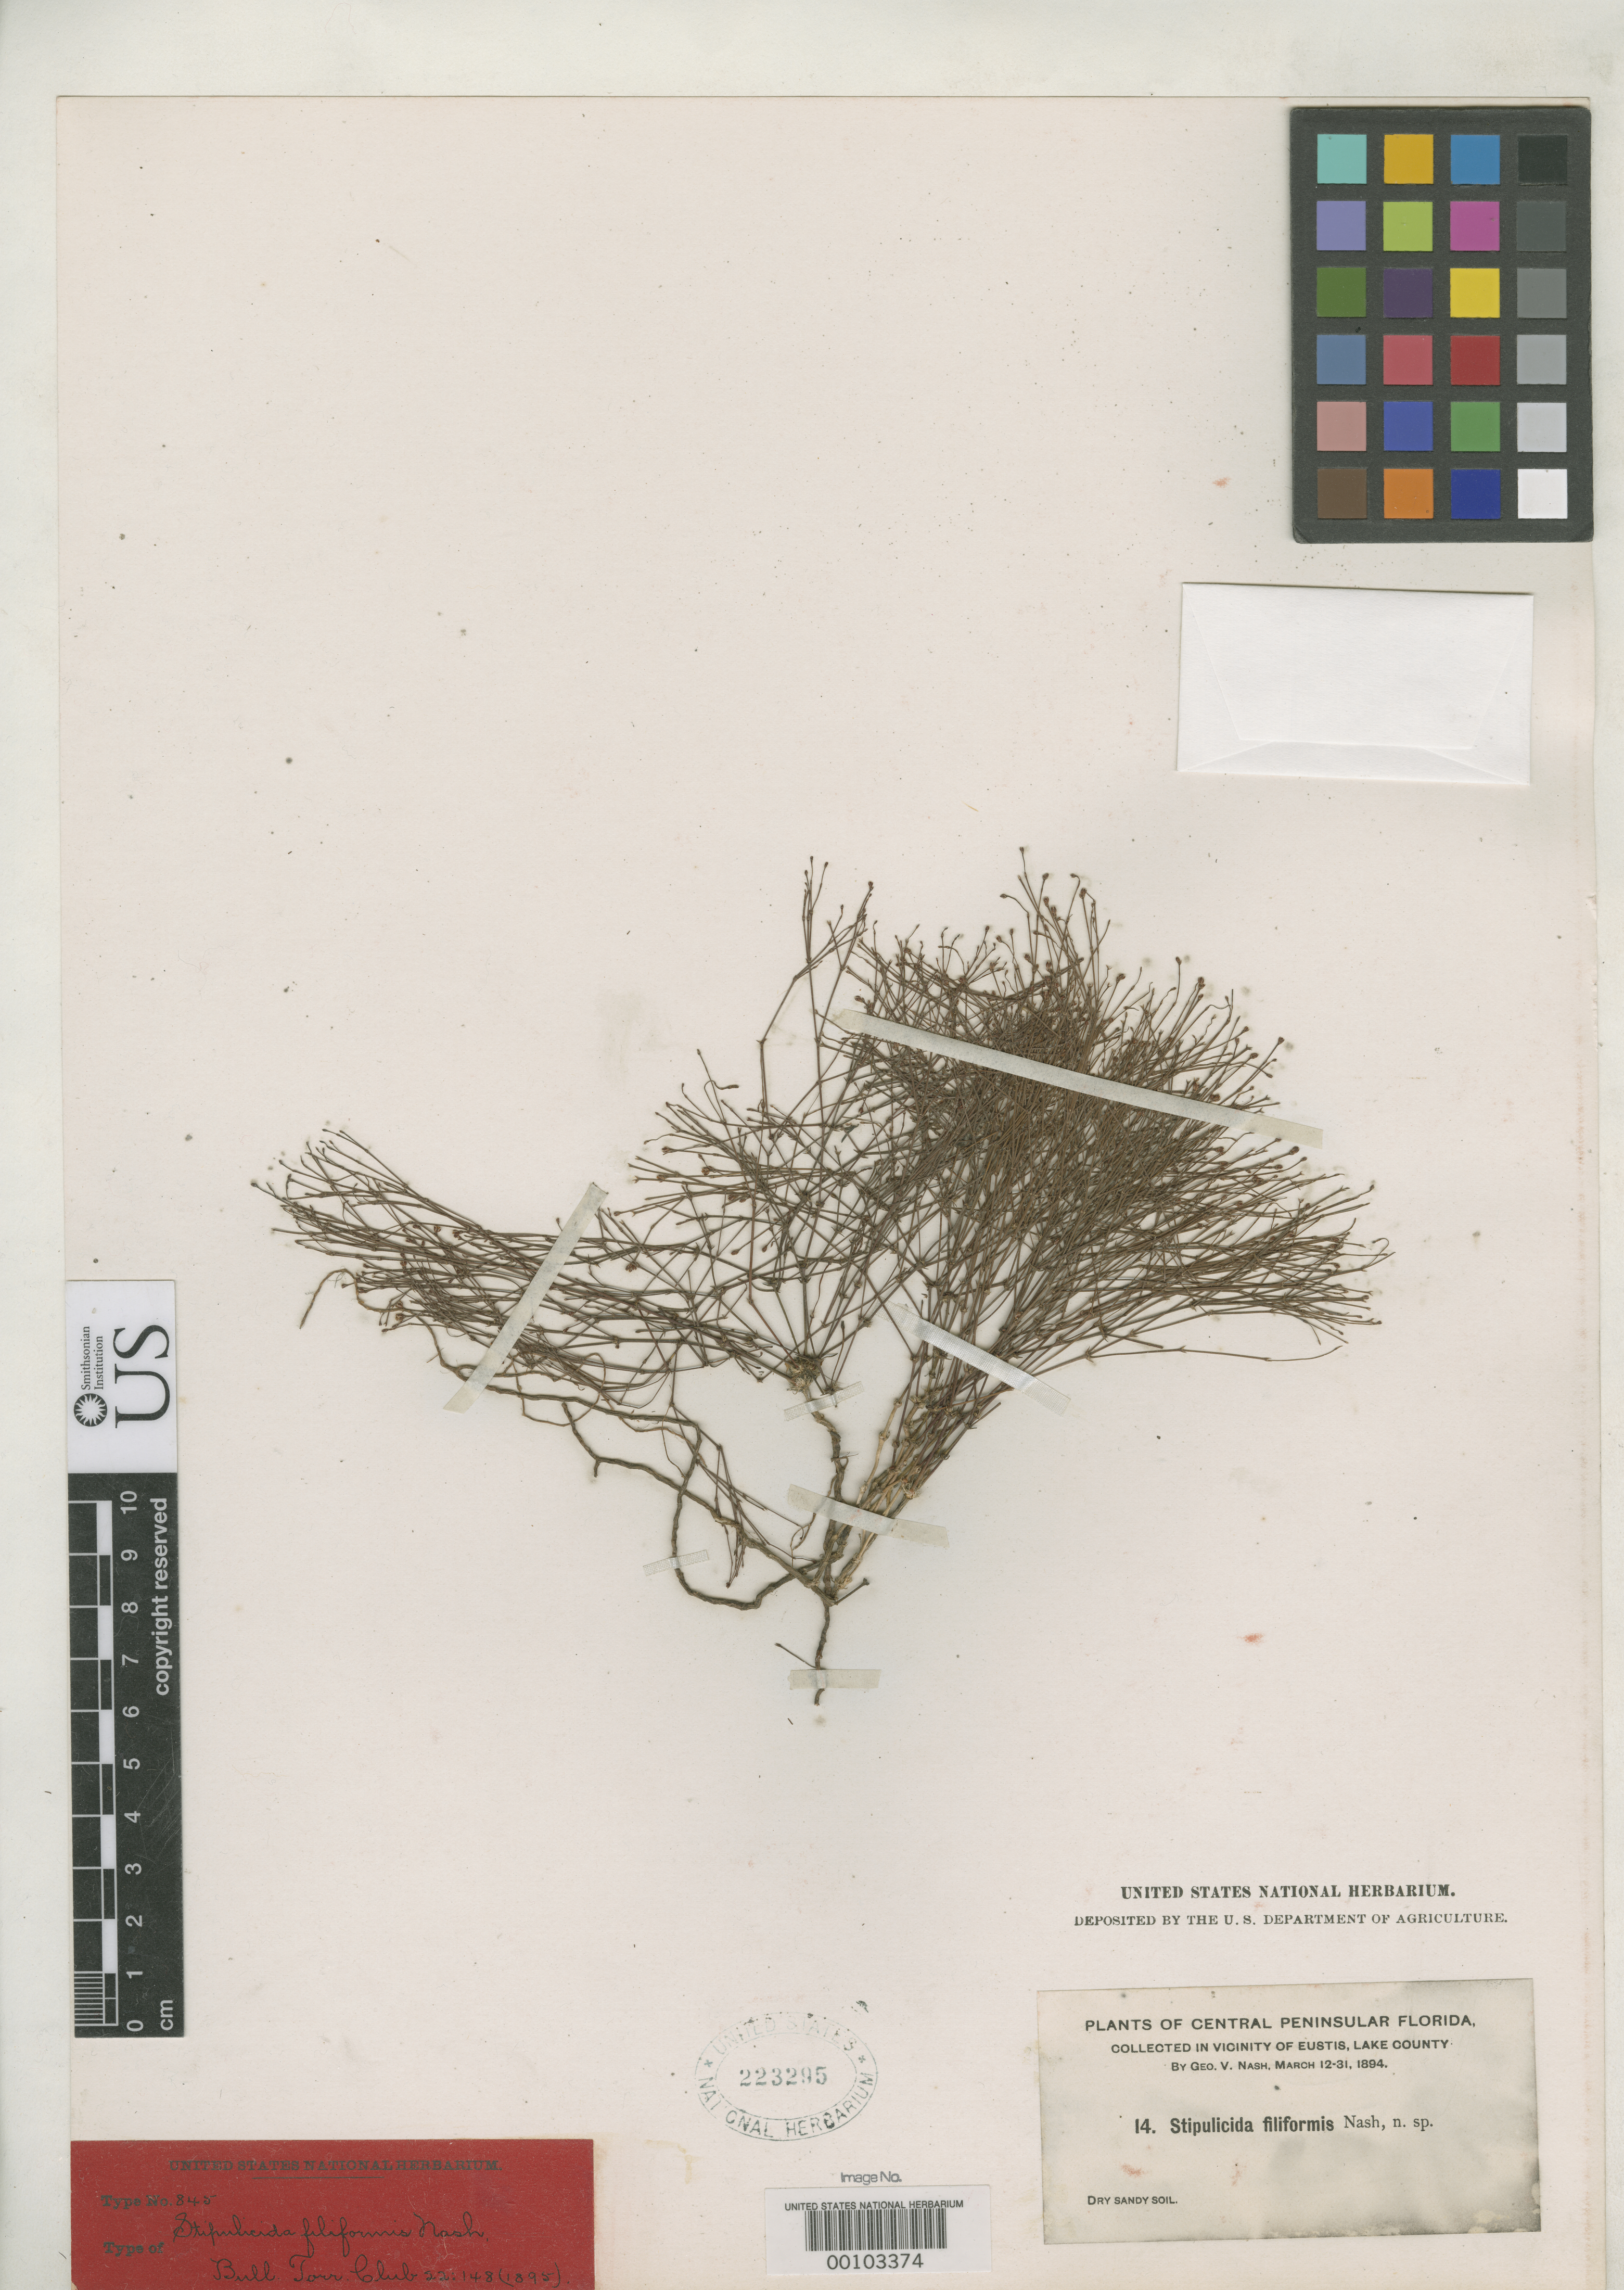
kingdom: Plantae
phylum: Tracheophyta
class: Magnoliopsida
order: Caryophyllales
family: Caryophyllaceae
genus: Stipulicida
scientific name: Stipulicida filiformis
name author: Nash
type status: Isotype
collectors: G. V. Nash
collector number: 14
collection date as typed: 12 Mar 1894 to 13 Mar 1894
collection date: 1894-03-12/1894-03-13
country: United States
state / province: Florida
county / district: Lake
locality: Vicinity of Eustis.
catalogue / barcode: US 223295